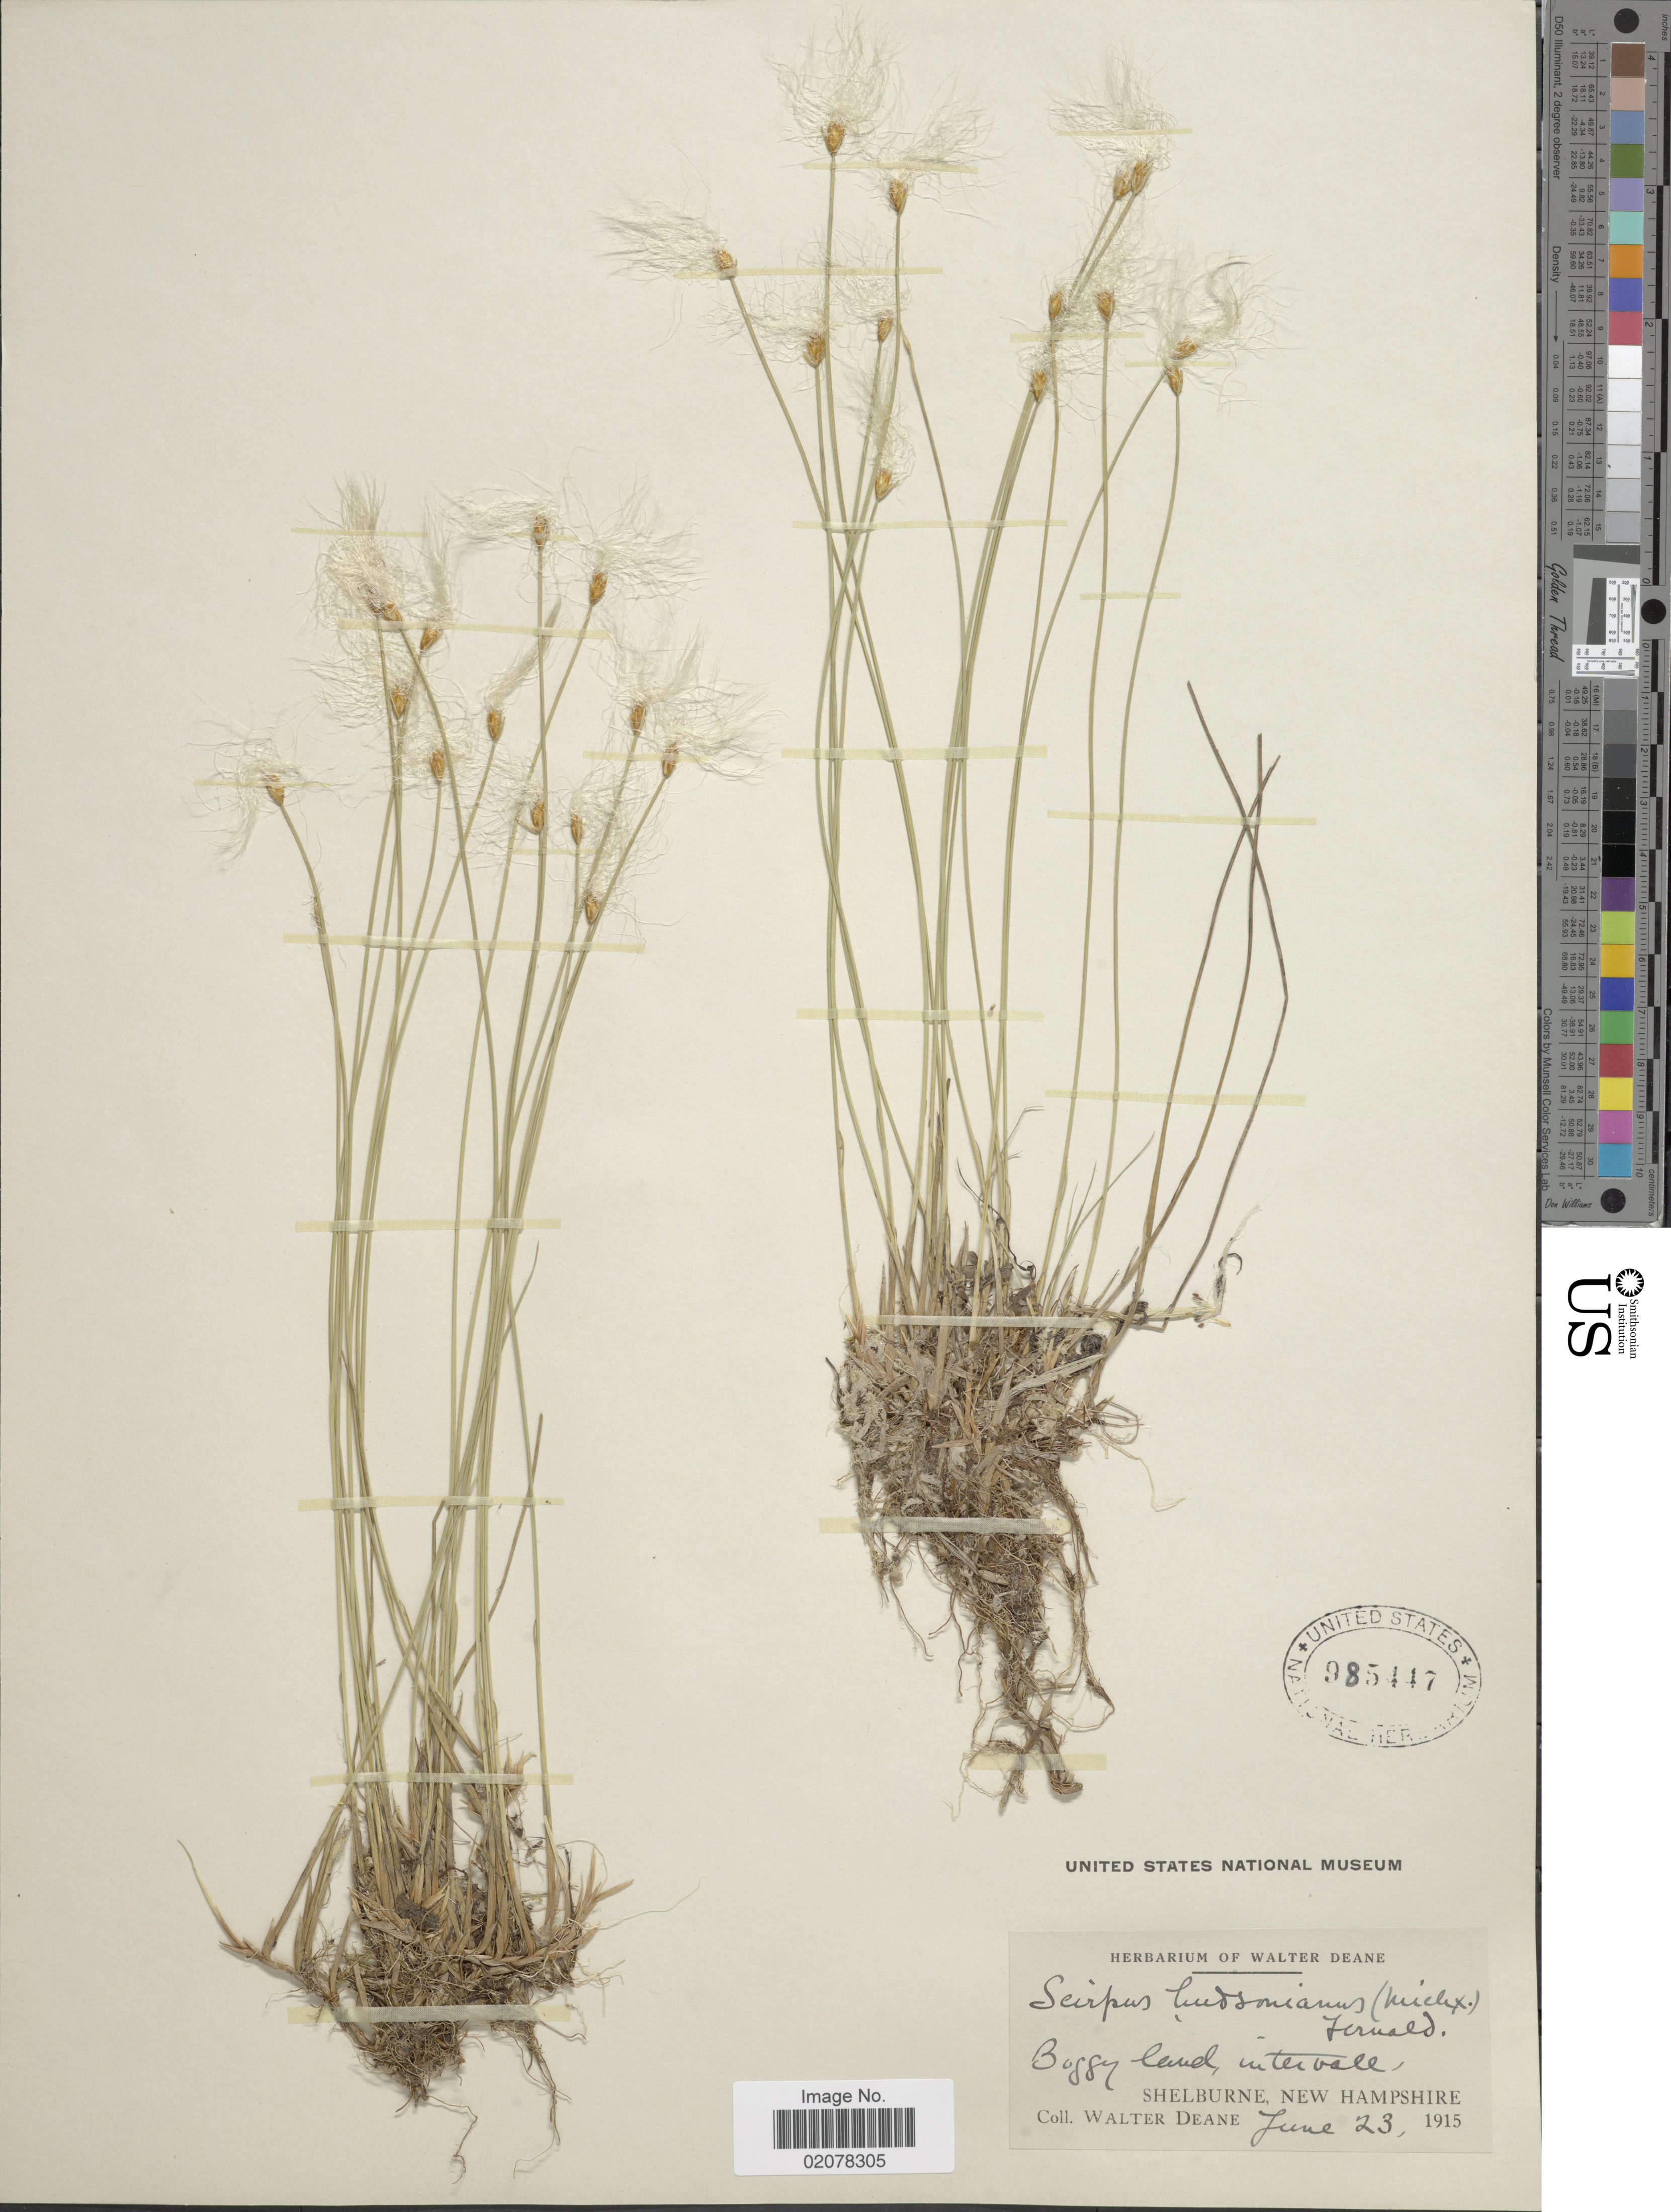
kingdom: Plantae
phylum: Tracheophyta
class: Liliopsida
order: Poales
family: Cyperaceae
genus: Trichophorum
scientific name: Trichophorum alpinum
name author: (L.) Pers.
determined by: Strong, M. T., (US), Smithsonian Institution - National Museum of Natural History (UNITED STATES)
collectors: W. Deane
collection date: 1915-06-23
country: United States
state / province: New Hampshire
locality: Boggy land, intervall [interpreted], Shelburne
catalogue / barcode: US 985447